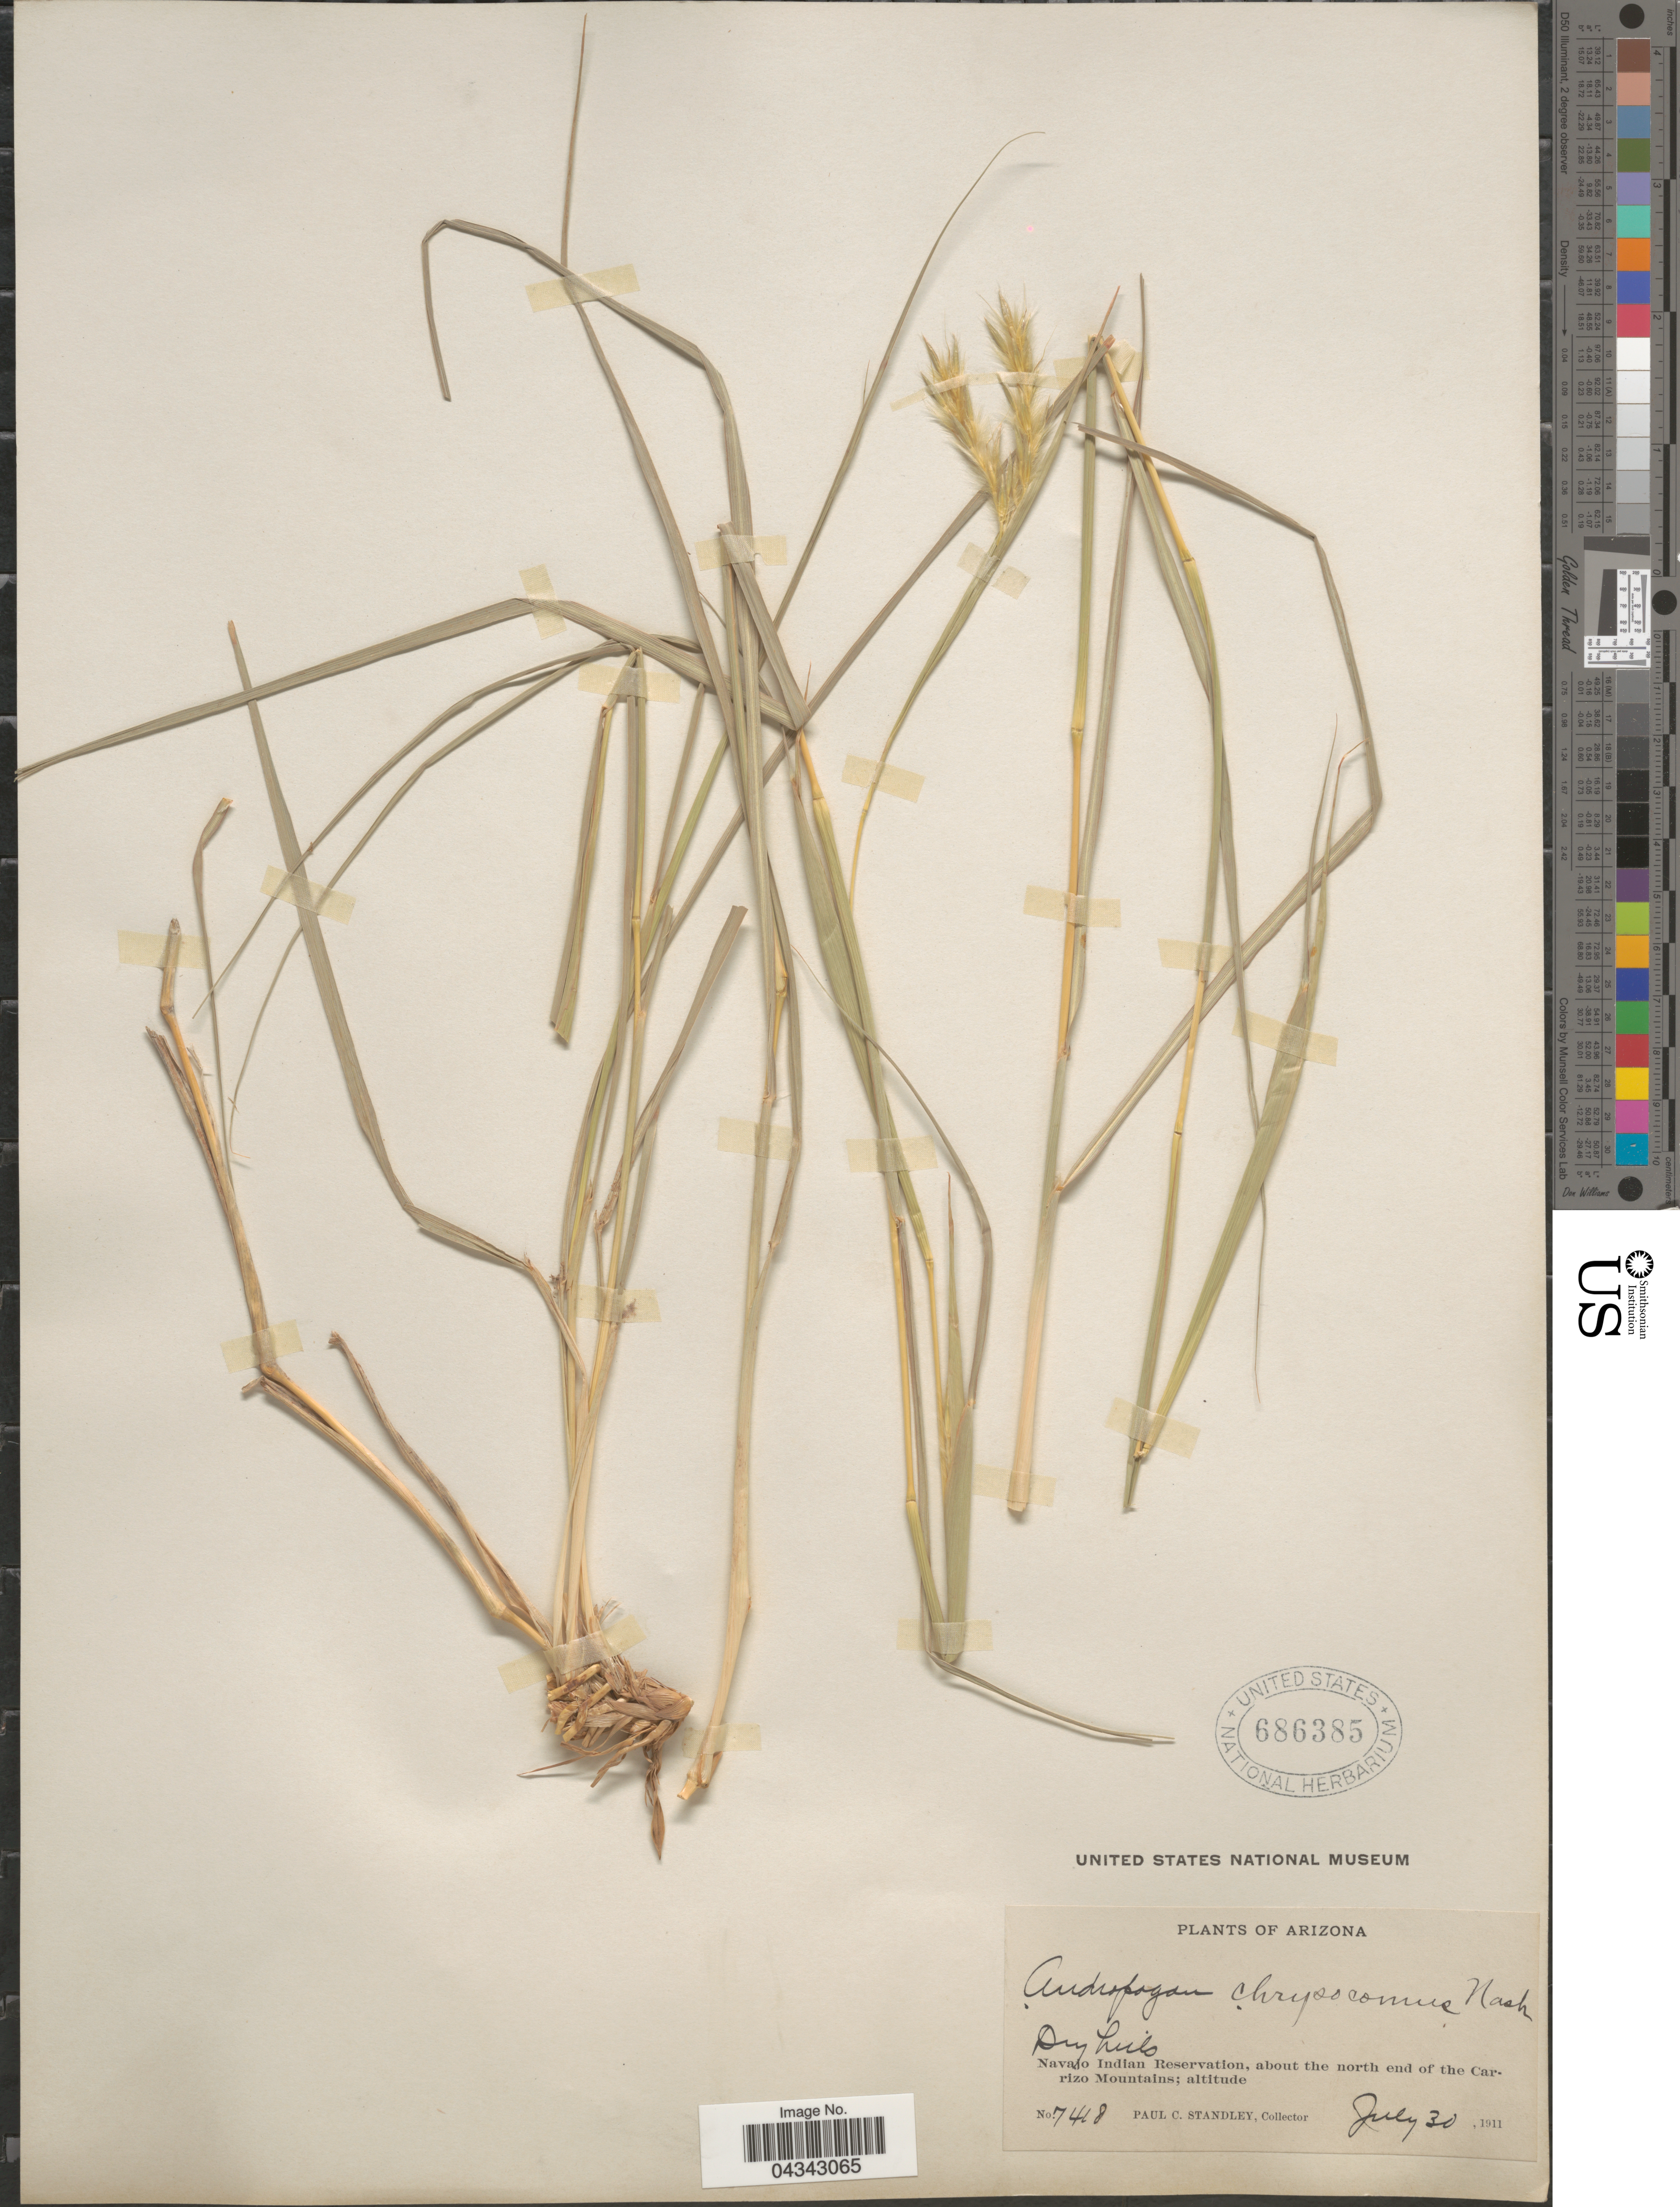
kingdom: Plantae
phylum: Tracheophyta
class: Liliopsida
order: Poales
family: Poaceae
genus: Andropogon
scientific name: Andropogon gerardii subsp. hallii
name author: (Hack.) Wipff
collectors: P. C. Standley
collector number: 7418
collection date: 1911-07-30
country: United States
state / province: Arizona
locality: Navajo Indian Reservation, about the north end of the Carrizo Mountains.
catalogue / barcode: US 686385